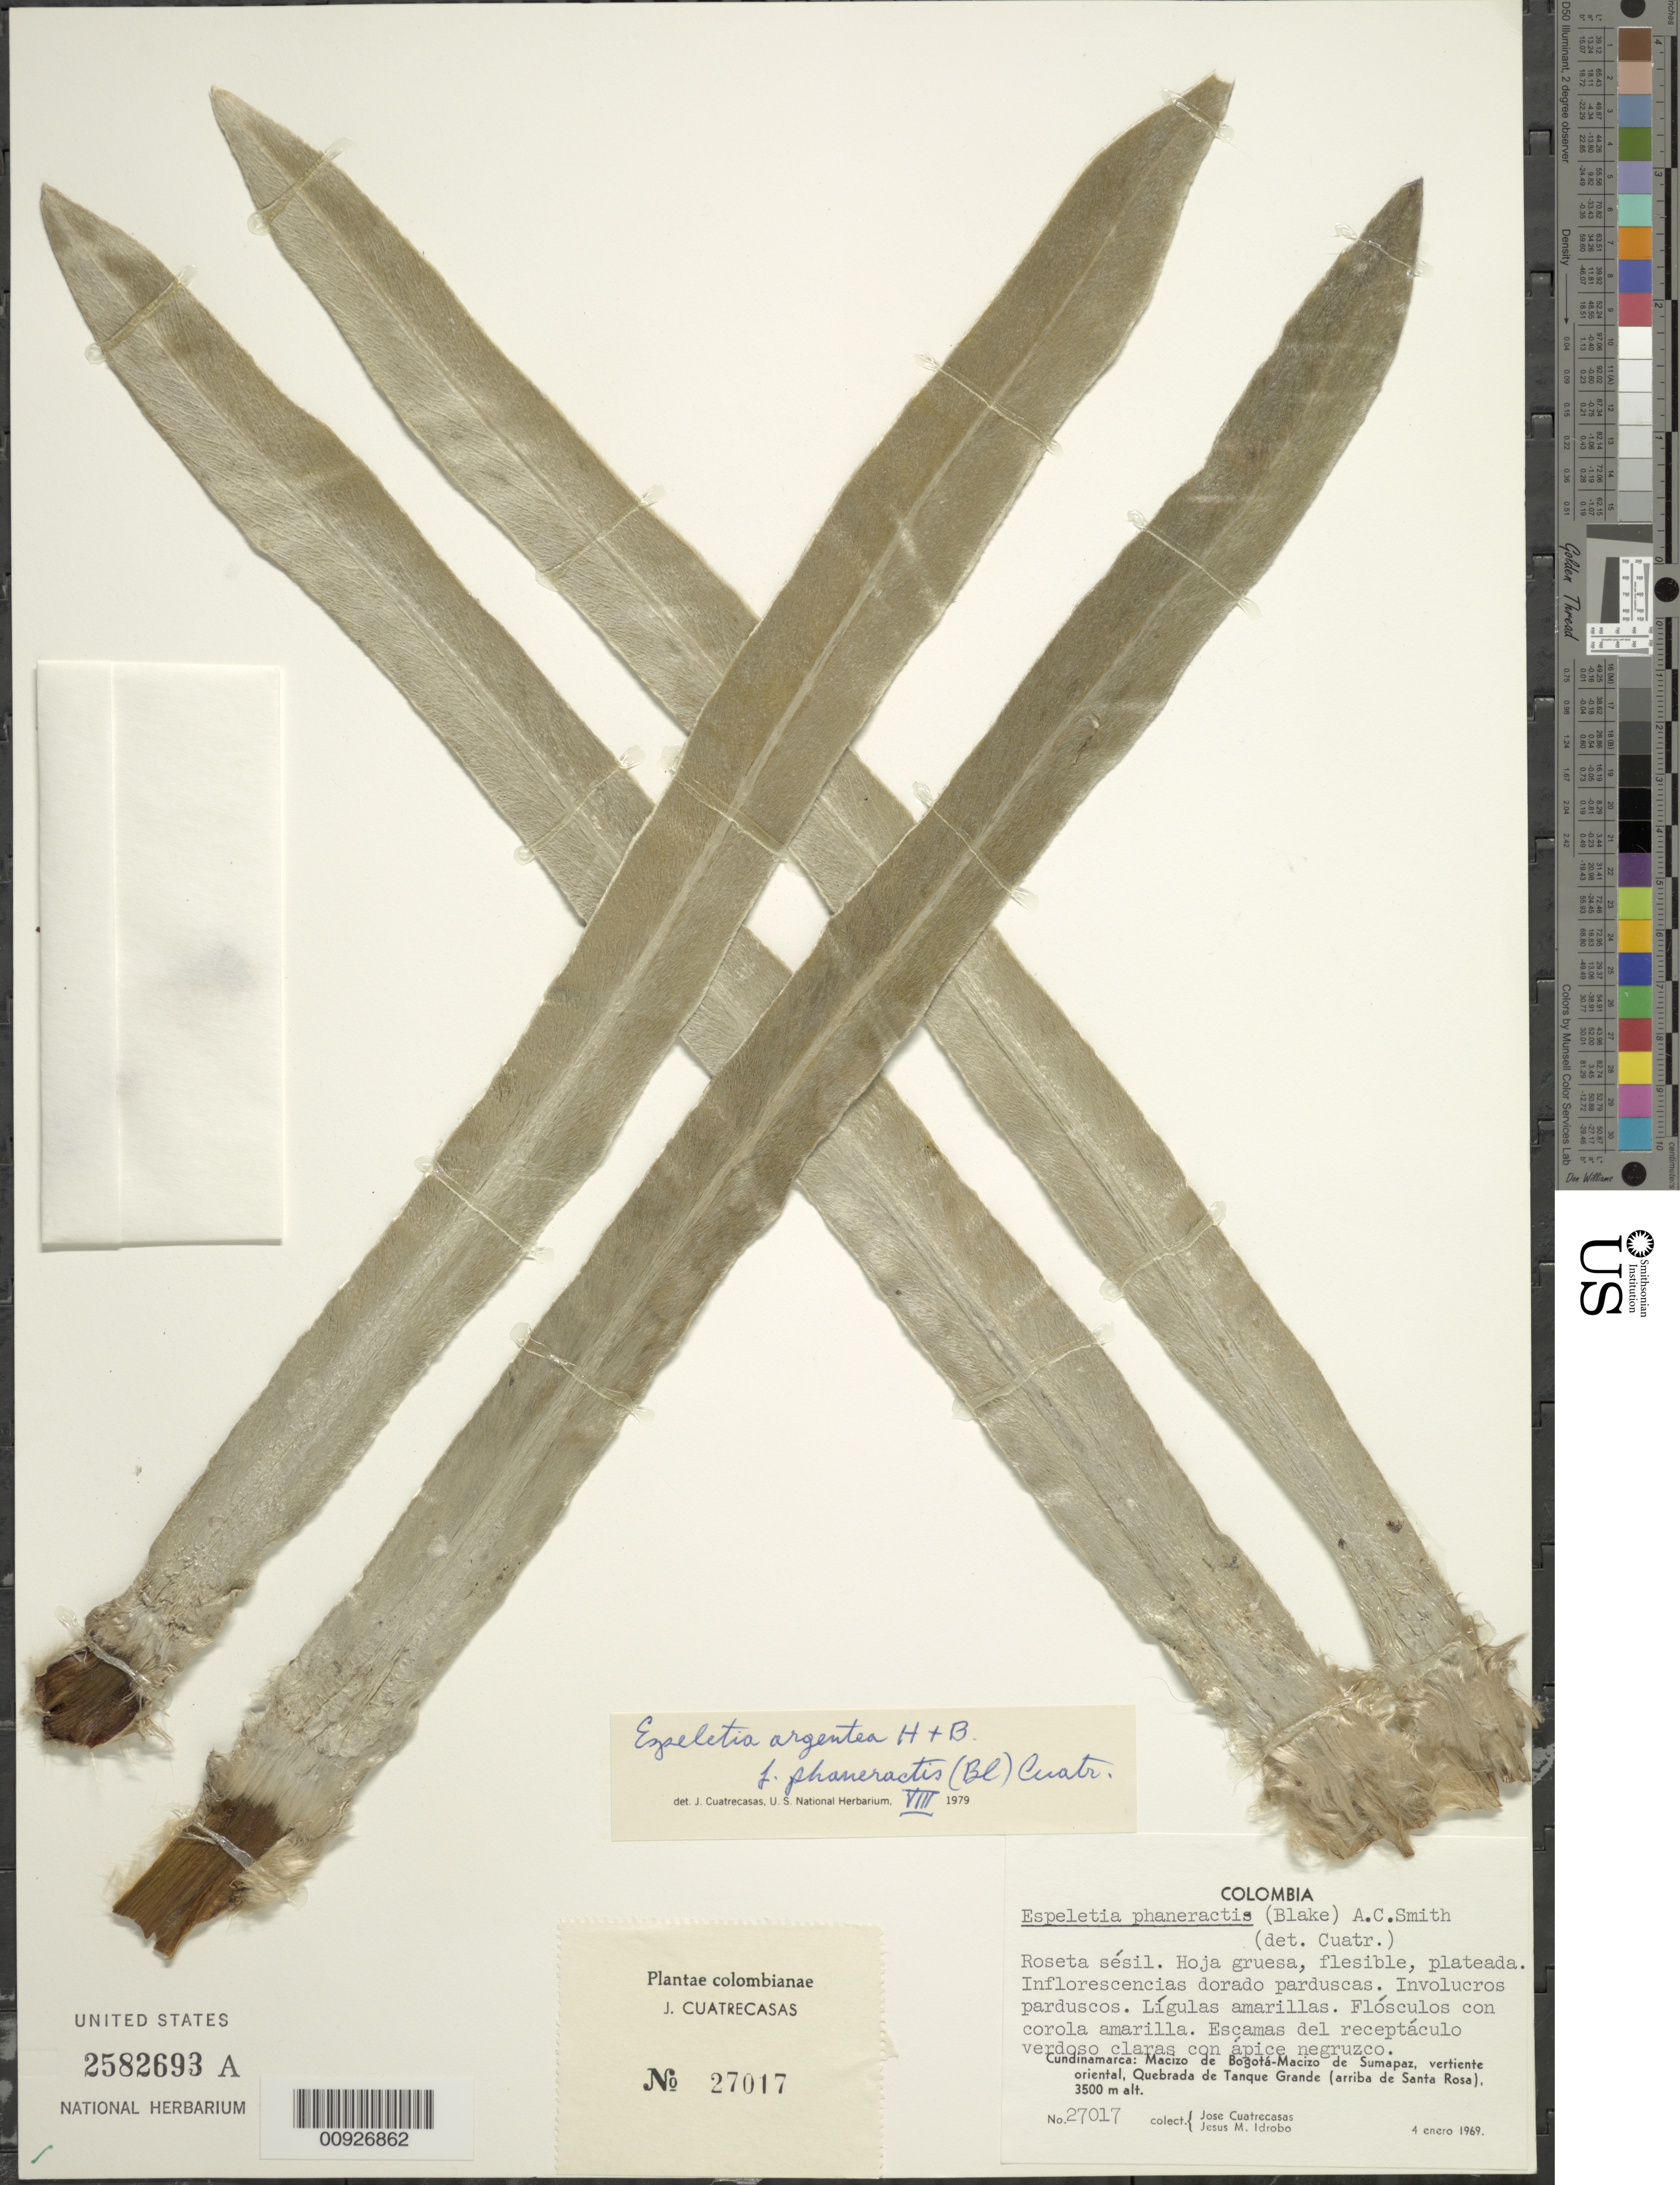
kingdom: Plantae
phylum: Tracheophyta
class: Magnoliopsida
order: Asterales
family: Asteraceae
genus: Espeletia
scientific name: Espeletia argentea f. phaneractis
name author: (S.F. Blake) Cuatrec.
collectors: J. Cuatrecasas & J. M. Idrobo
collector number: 27017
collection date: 1969-01-04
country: Colombia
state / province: Cundinamarca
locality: Macizo de Bogotá-Macizo de Sumapaz, vertiente oriental, Quebrada del Tanque Grande (arriba de Santa Rosa).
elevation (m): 3500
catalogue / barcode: US 2582693A